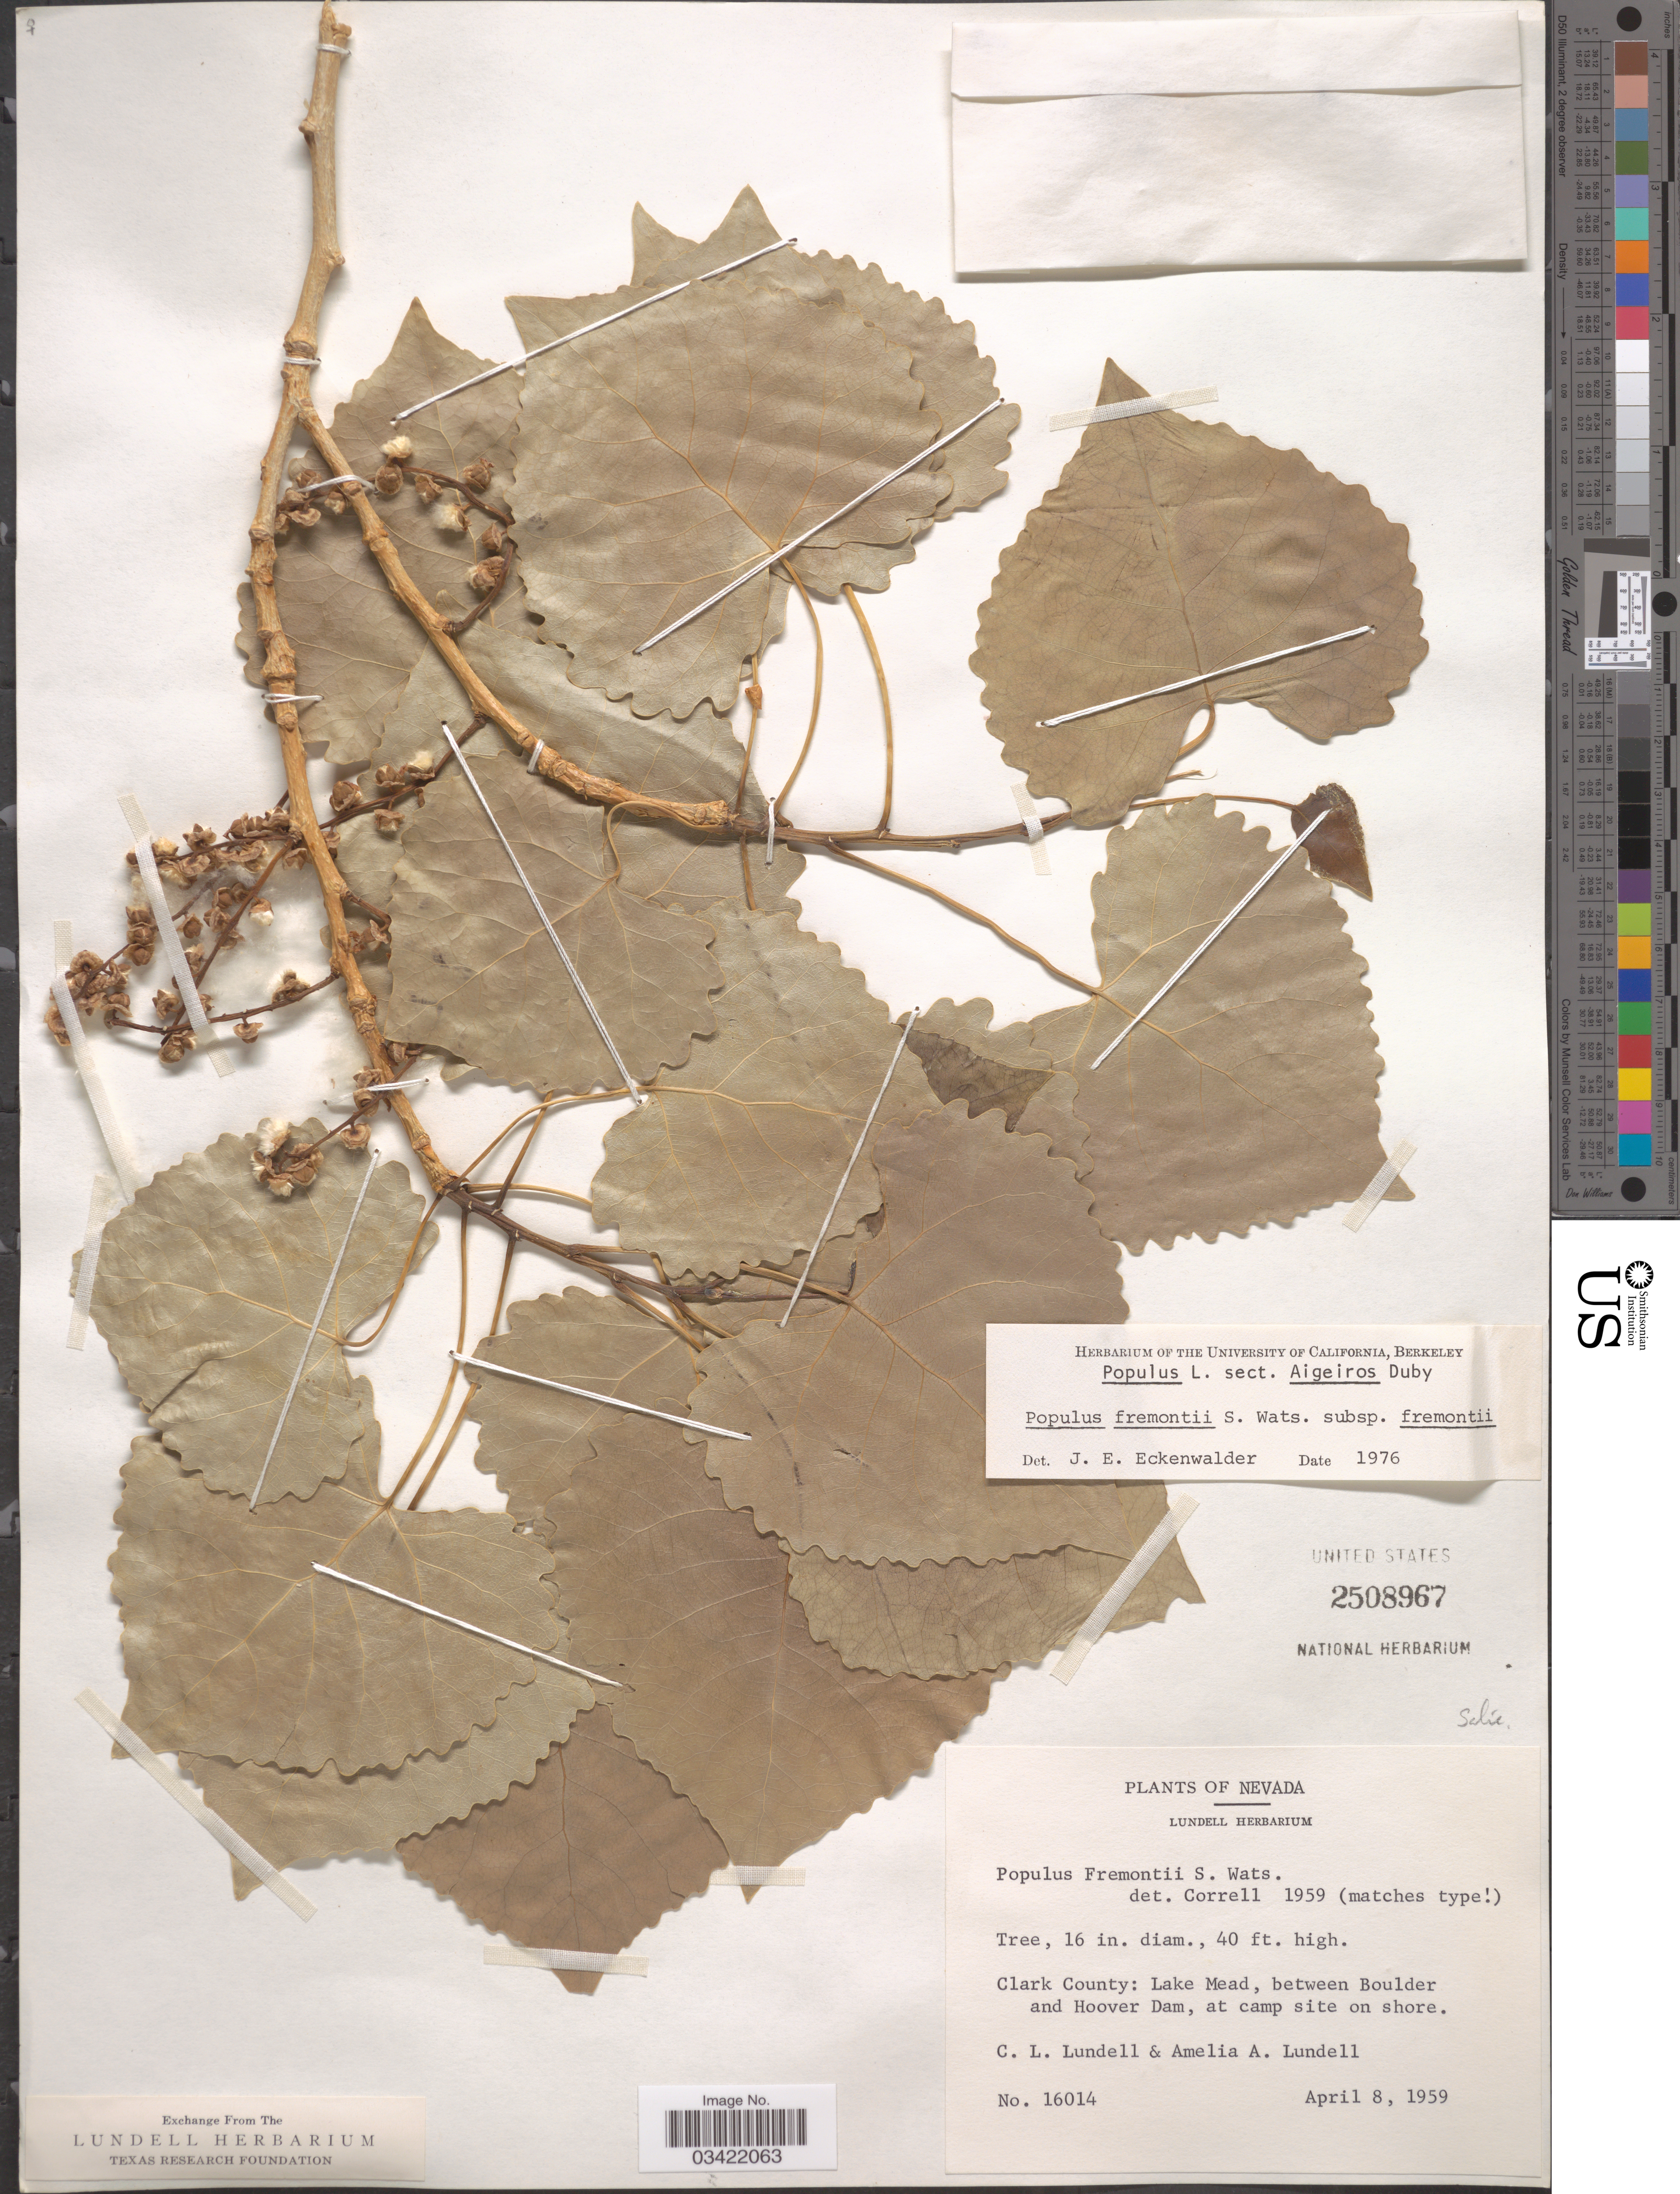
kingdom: Plantae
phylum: Tracheophyta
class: Magnoliopsida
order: Malpighiales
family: Salicaceae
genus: Populus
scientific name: Populus fremontii subsp. fremontii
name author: S. Watson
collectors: C. L. Lundell & A. A. Lundell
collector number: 16014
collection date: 1959-04-08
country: United States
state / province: Nevada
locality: Clark County: Lake Mead, between Boulder and Hoover Dam, at camp site on shore.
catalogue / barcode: US 2508967